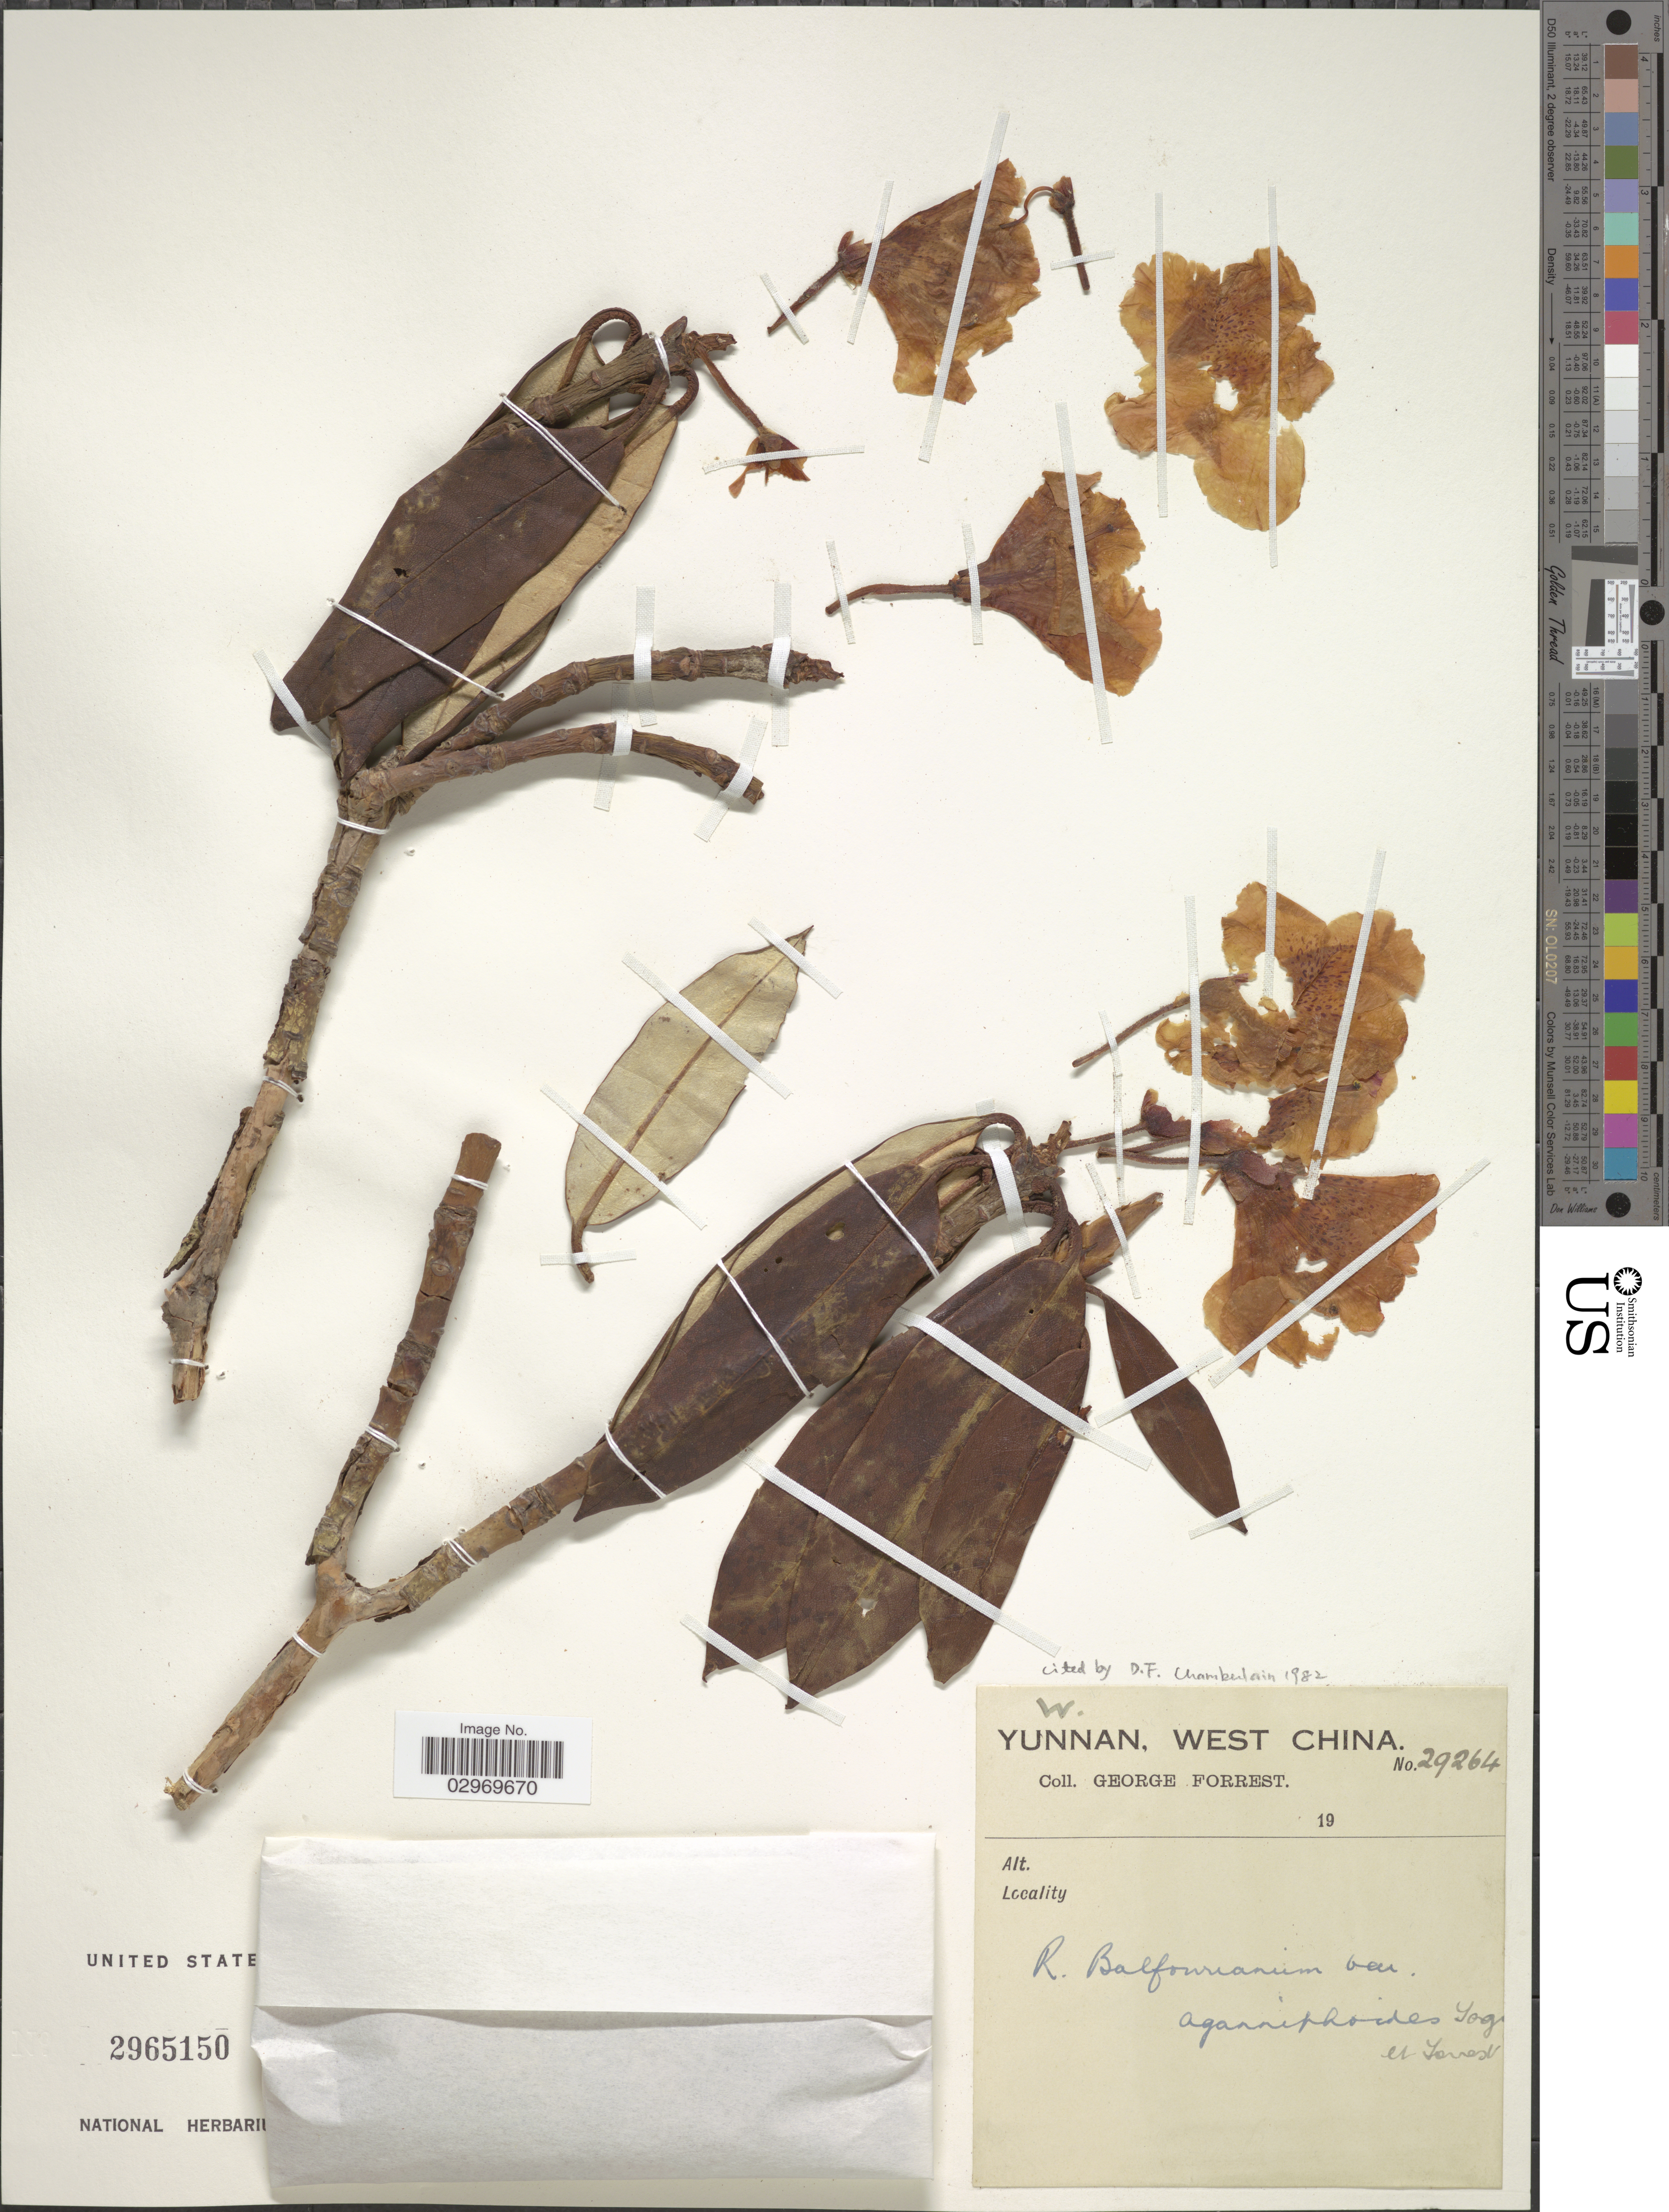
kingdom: Plantae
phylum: Tracheophyta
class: Magnoliopsida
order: Ericales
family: Ericaceae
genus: Rhododendron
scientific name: Rhododendron balfourianum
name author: Diels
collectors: G. Forrest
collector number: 29264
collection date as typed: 19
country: China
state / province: Yunnan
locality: W. Yunnan. West China.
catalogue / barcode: US 2965150